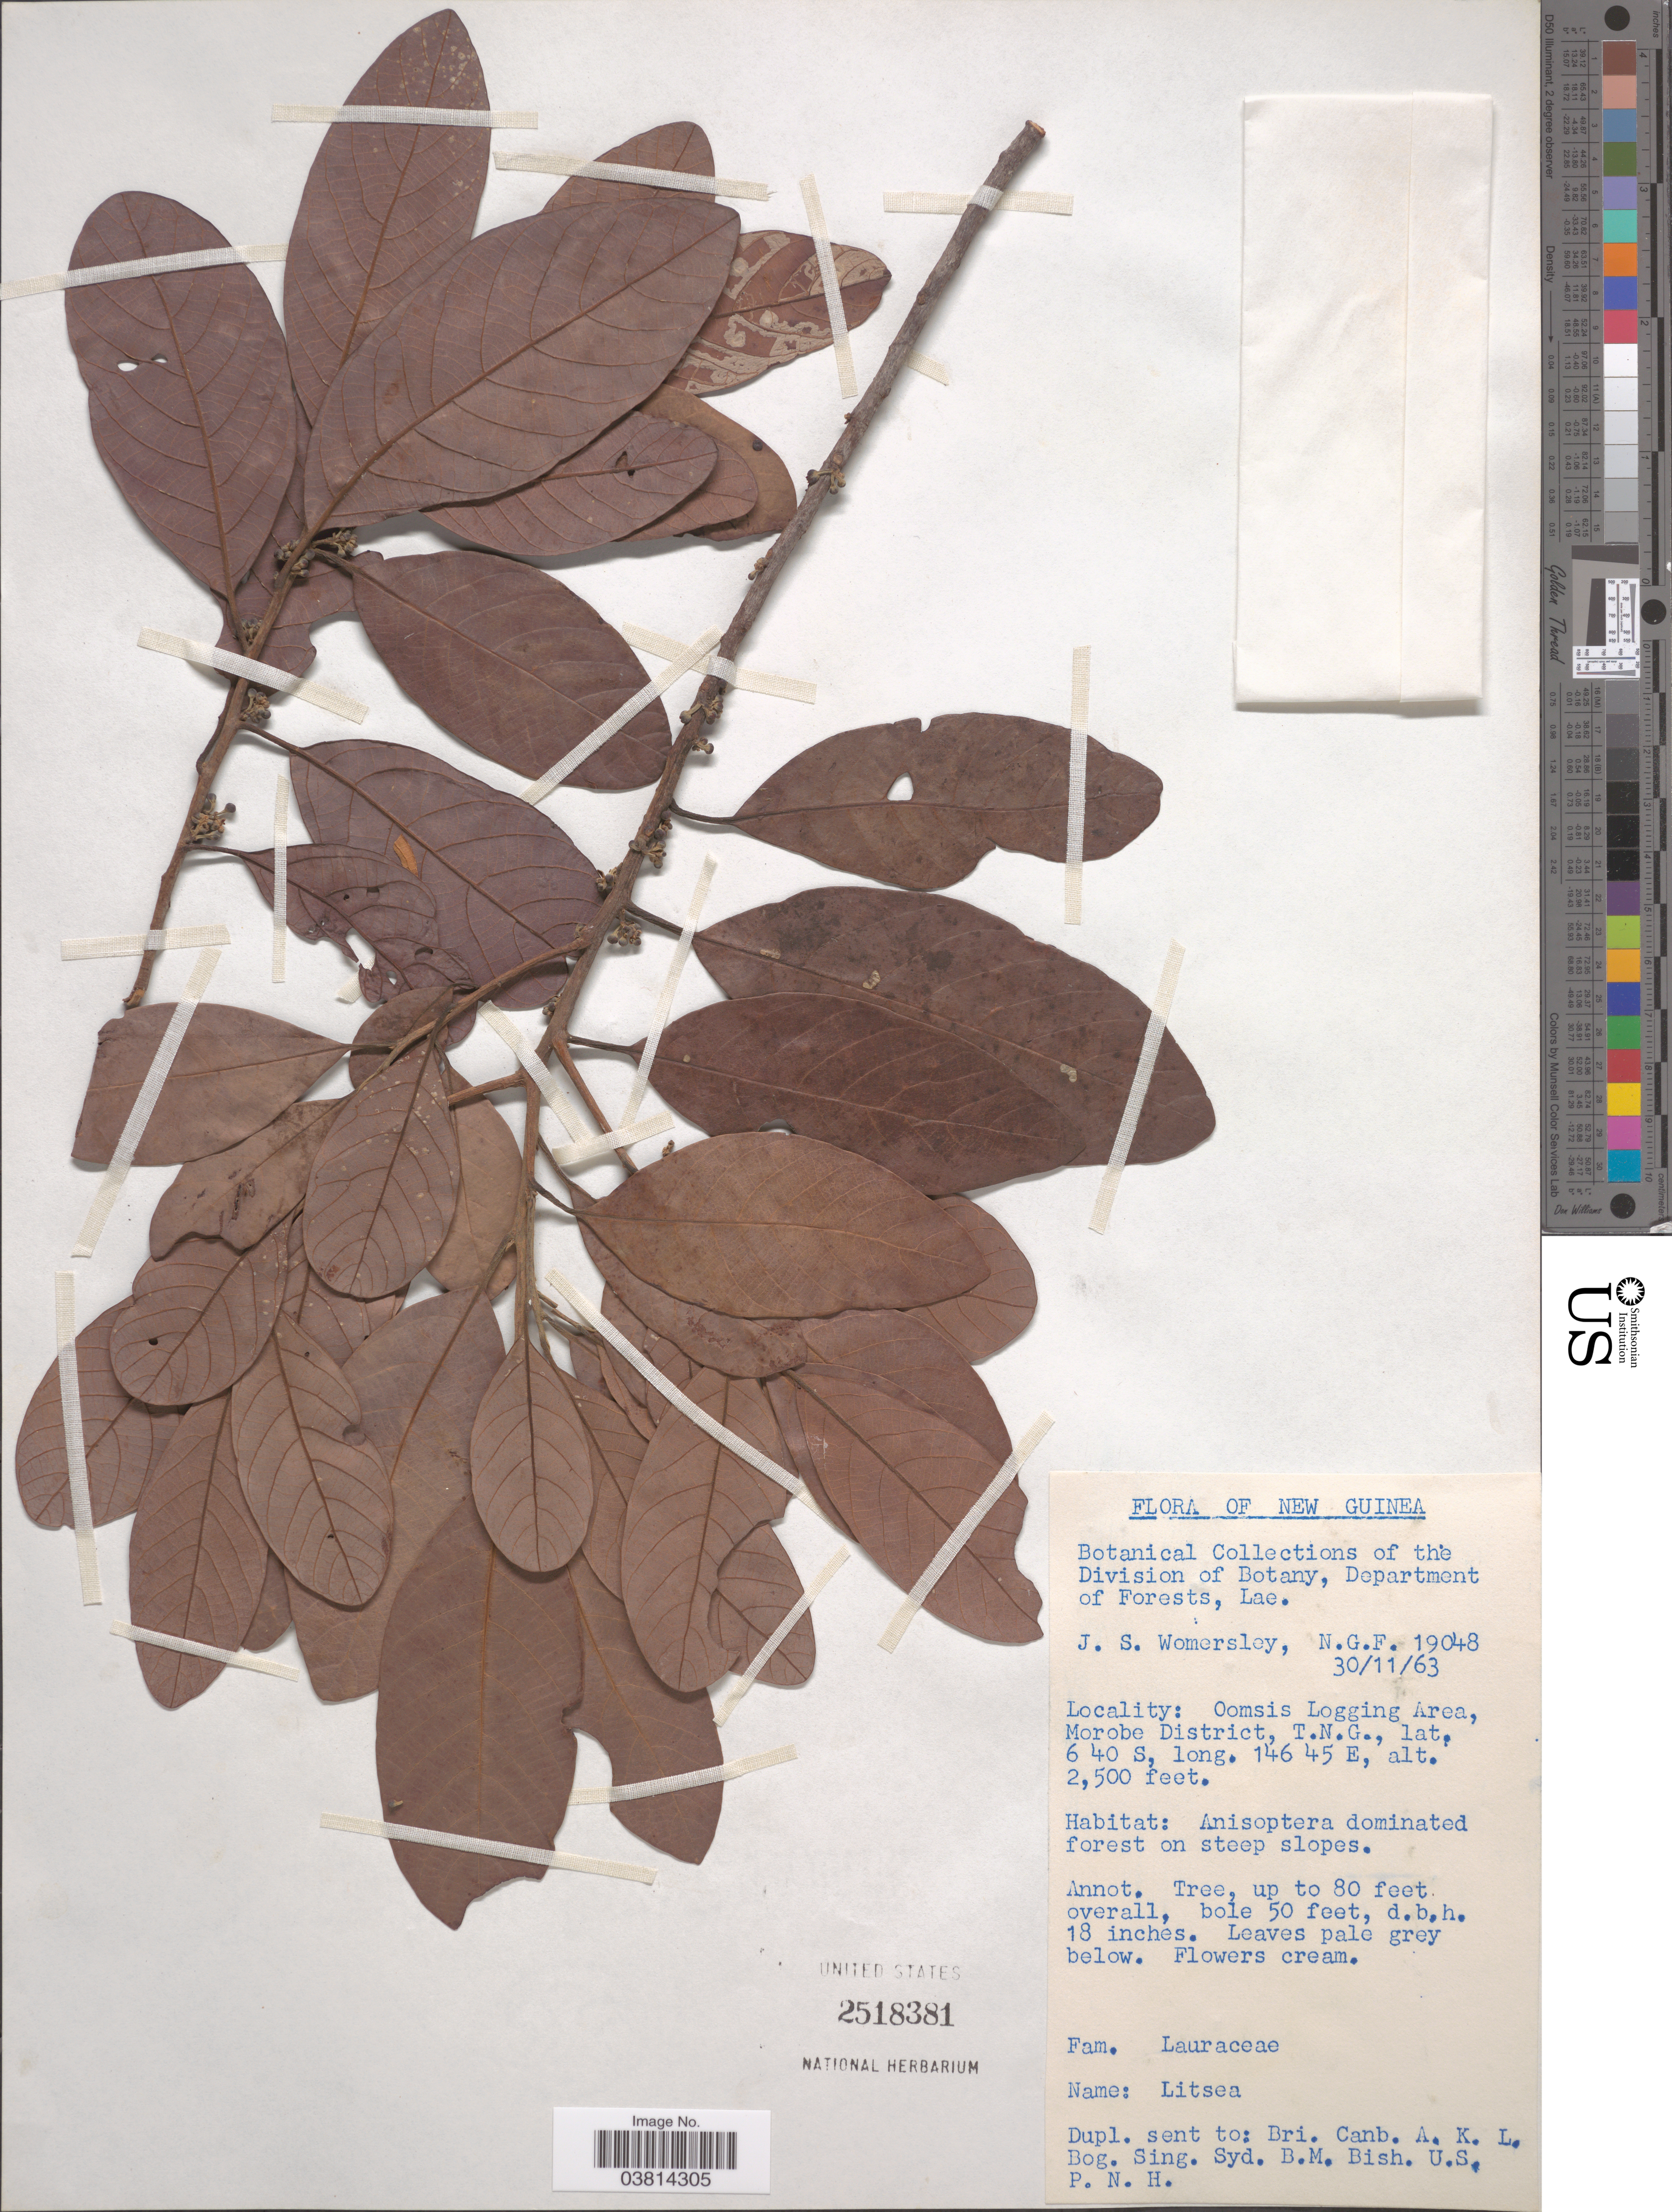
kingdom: Plantae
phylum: Tracheophyta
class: Magnoliopsida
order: Laurales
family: Lauraceae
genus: Litsea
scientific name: Litsea sp.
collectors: J. S. Womersley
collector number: N.G.F 19048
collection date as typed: Transcribed d/m/y: 30/11/63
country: Papua New Guinea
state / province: Morobe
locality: New Guinea. Oomsis Logging Area, Morobe District, T.N.G. On steep slopes.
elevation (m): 762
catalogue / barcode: US 2518381